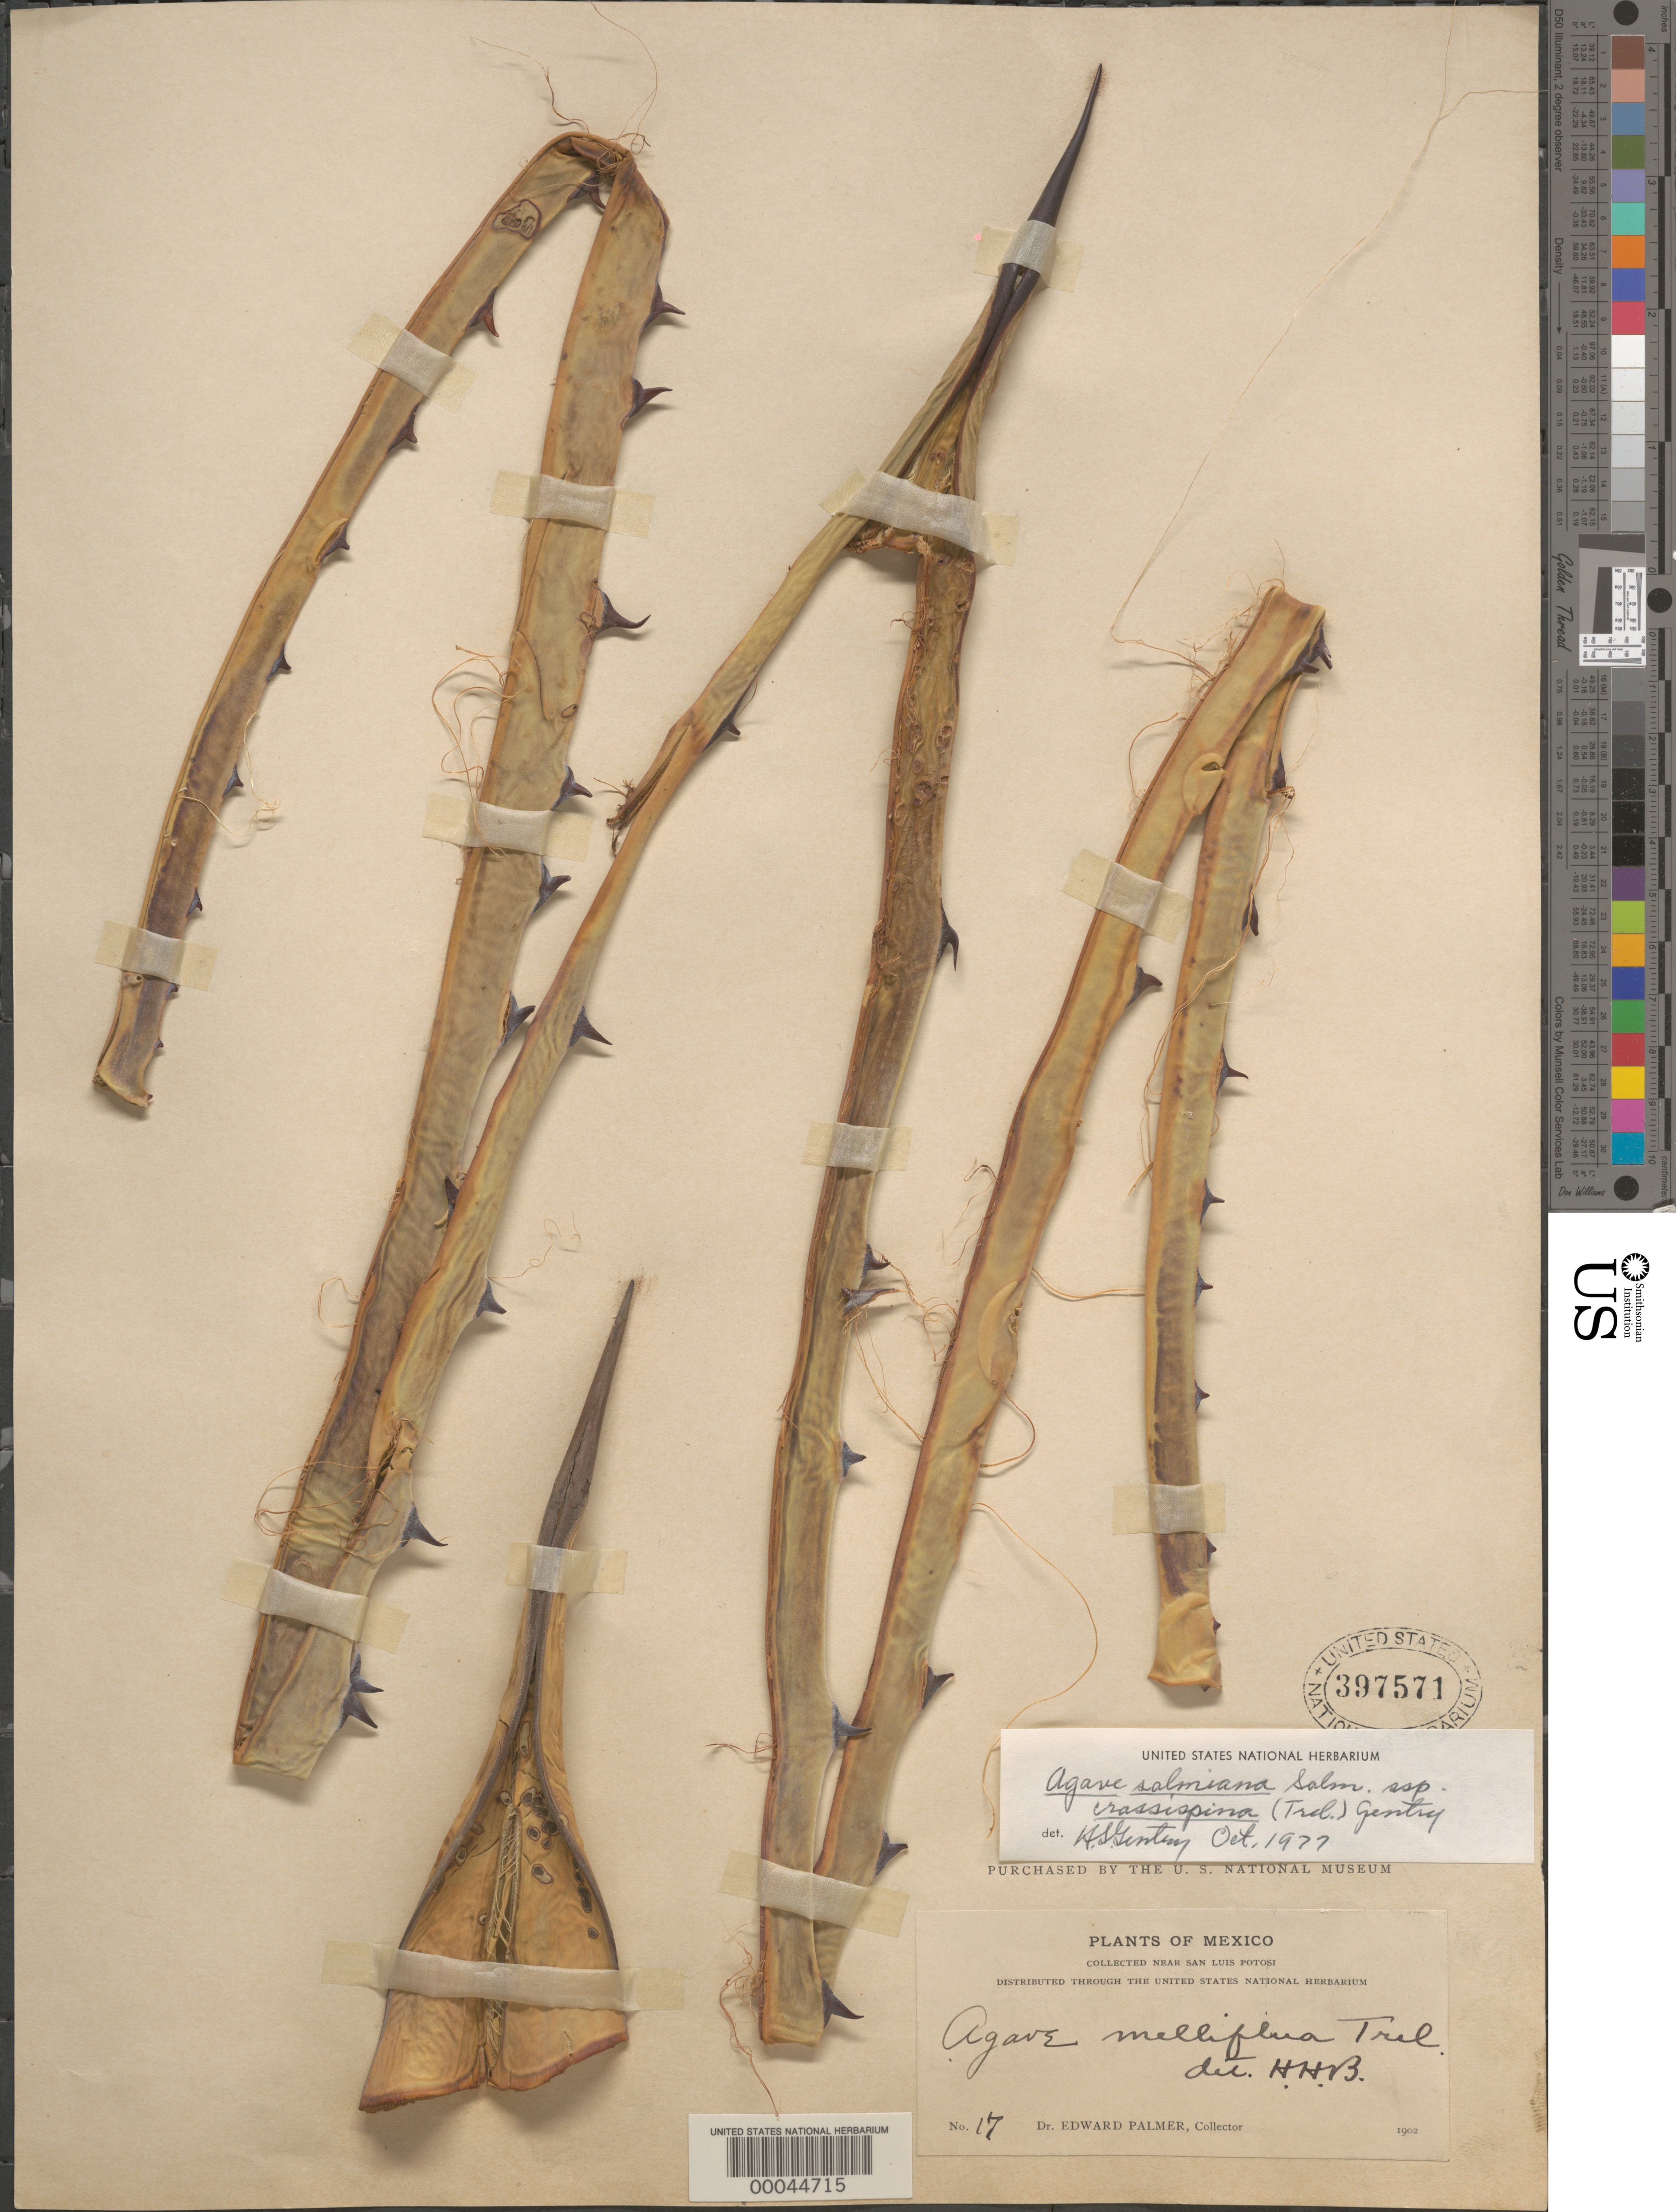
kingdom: Plantae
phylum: Tracheophyta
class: Liliopsida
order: Asparagales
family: Asparagaceae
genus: Agave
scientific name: Agave salmiana subsp. crassispina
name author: (Trel.) Gentry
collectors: E. Palmer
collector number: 17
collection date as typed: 1902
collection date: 1902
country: Mexico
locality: Near San Luis Potosi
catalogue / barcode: US 397571